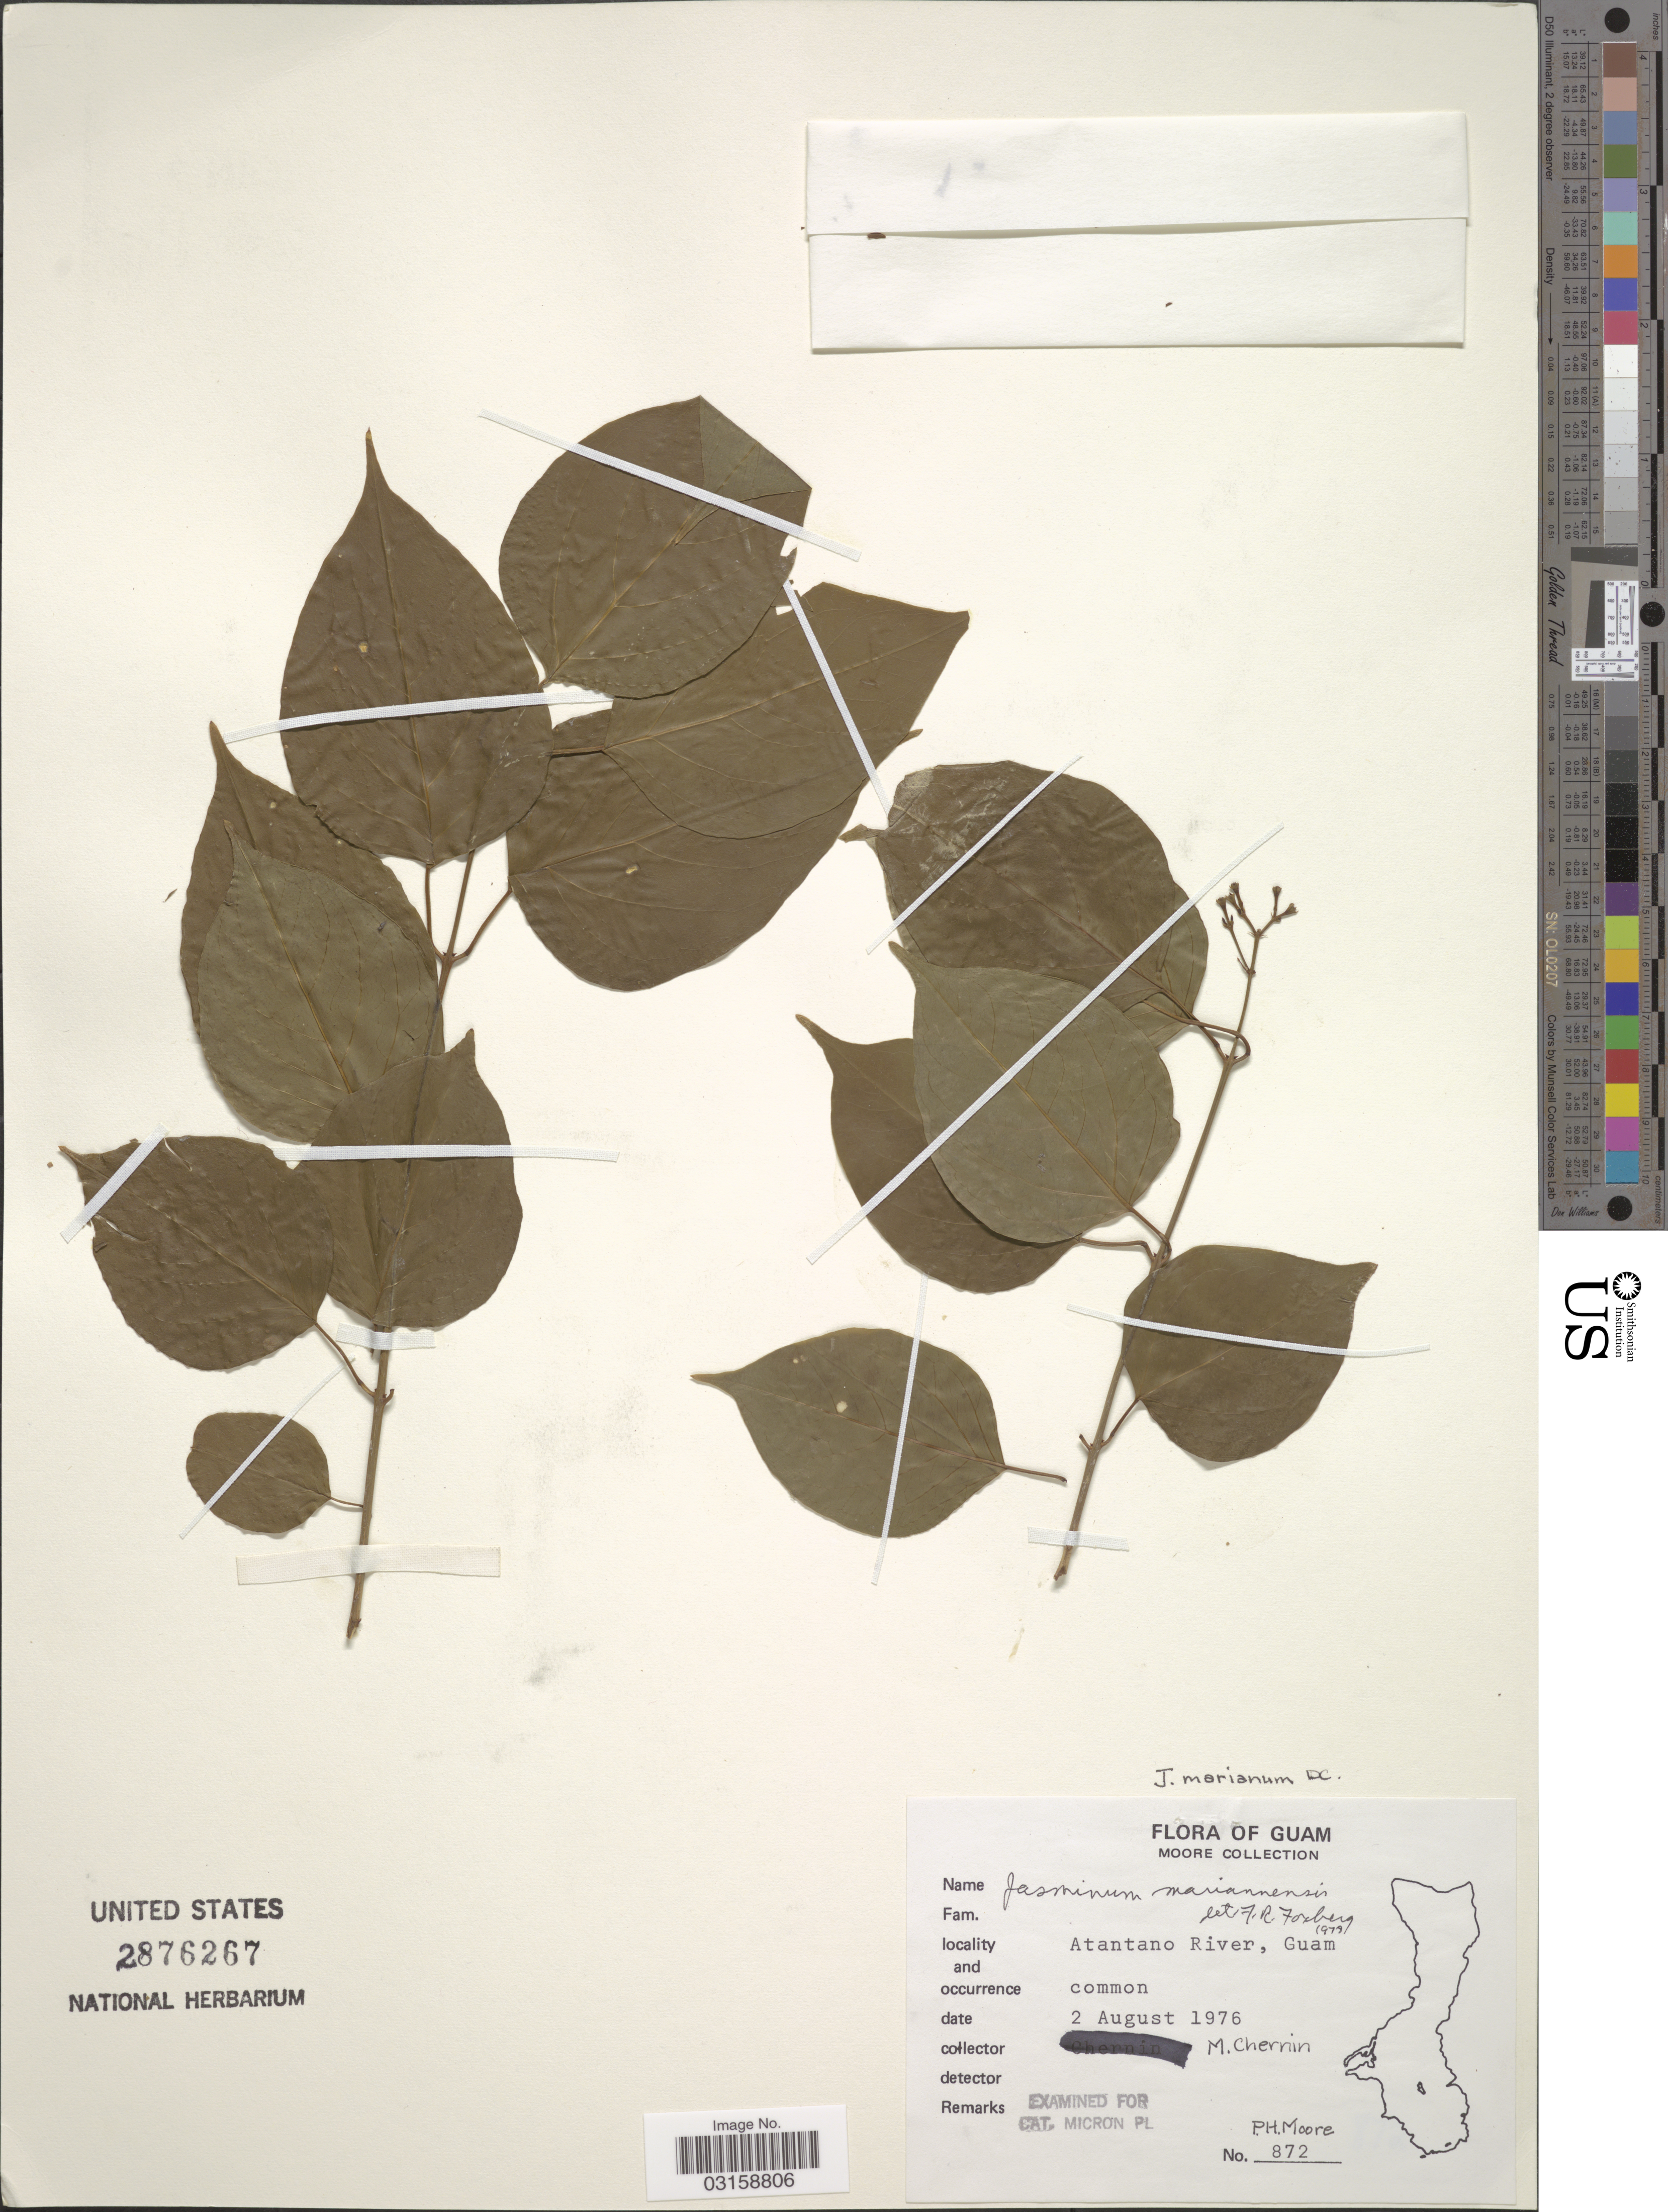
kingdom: Plantae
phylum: Tracheophyta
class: Magnoliopsida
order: Lamiales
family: Oleaceae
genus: Jasminum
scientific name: Jasminum marianum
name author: DC.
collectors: M. Chernin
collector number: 872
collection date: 1976-08-02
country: Guam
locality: Atantano River.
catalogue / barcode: US 2876267